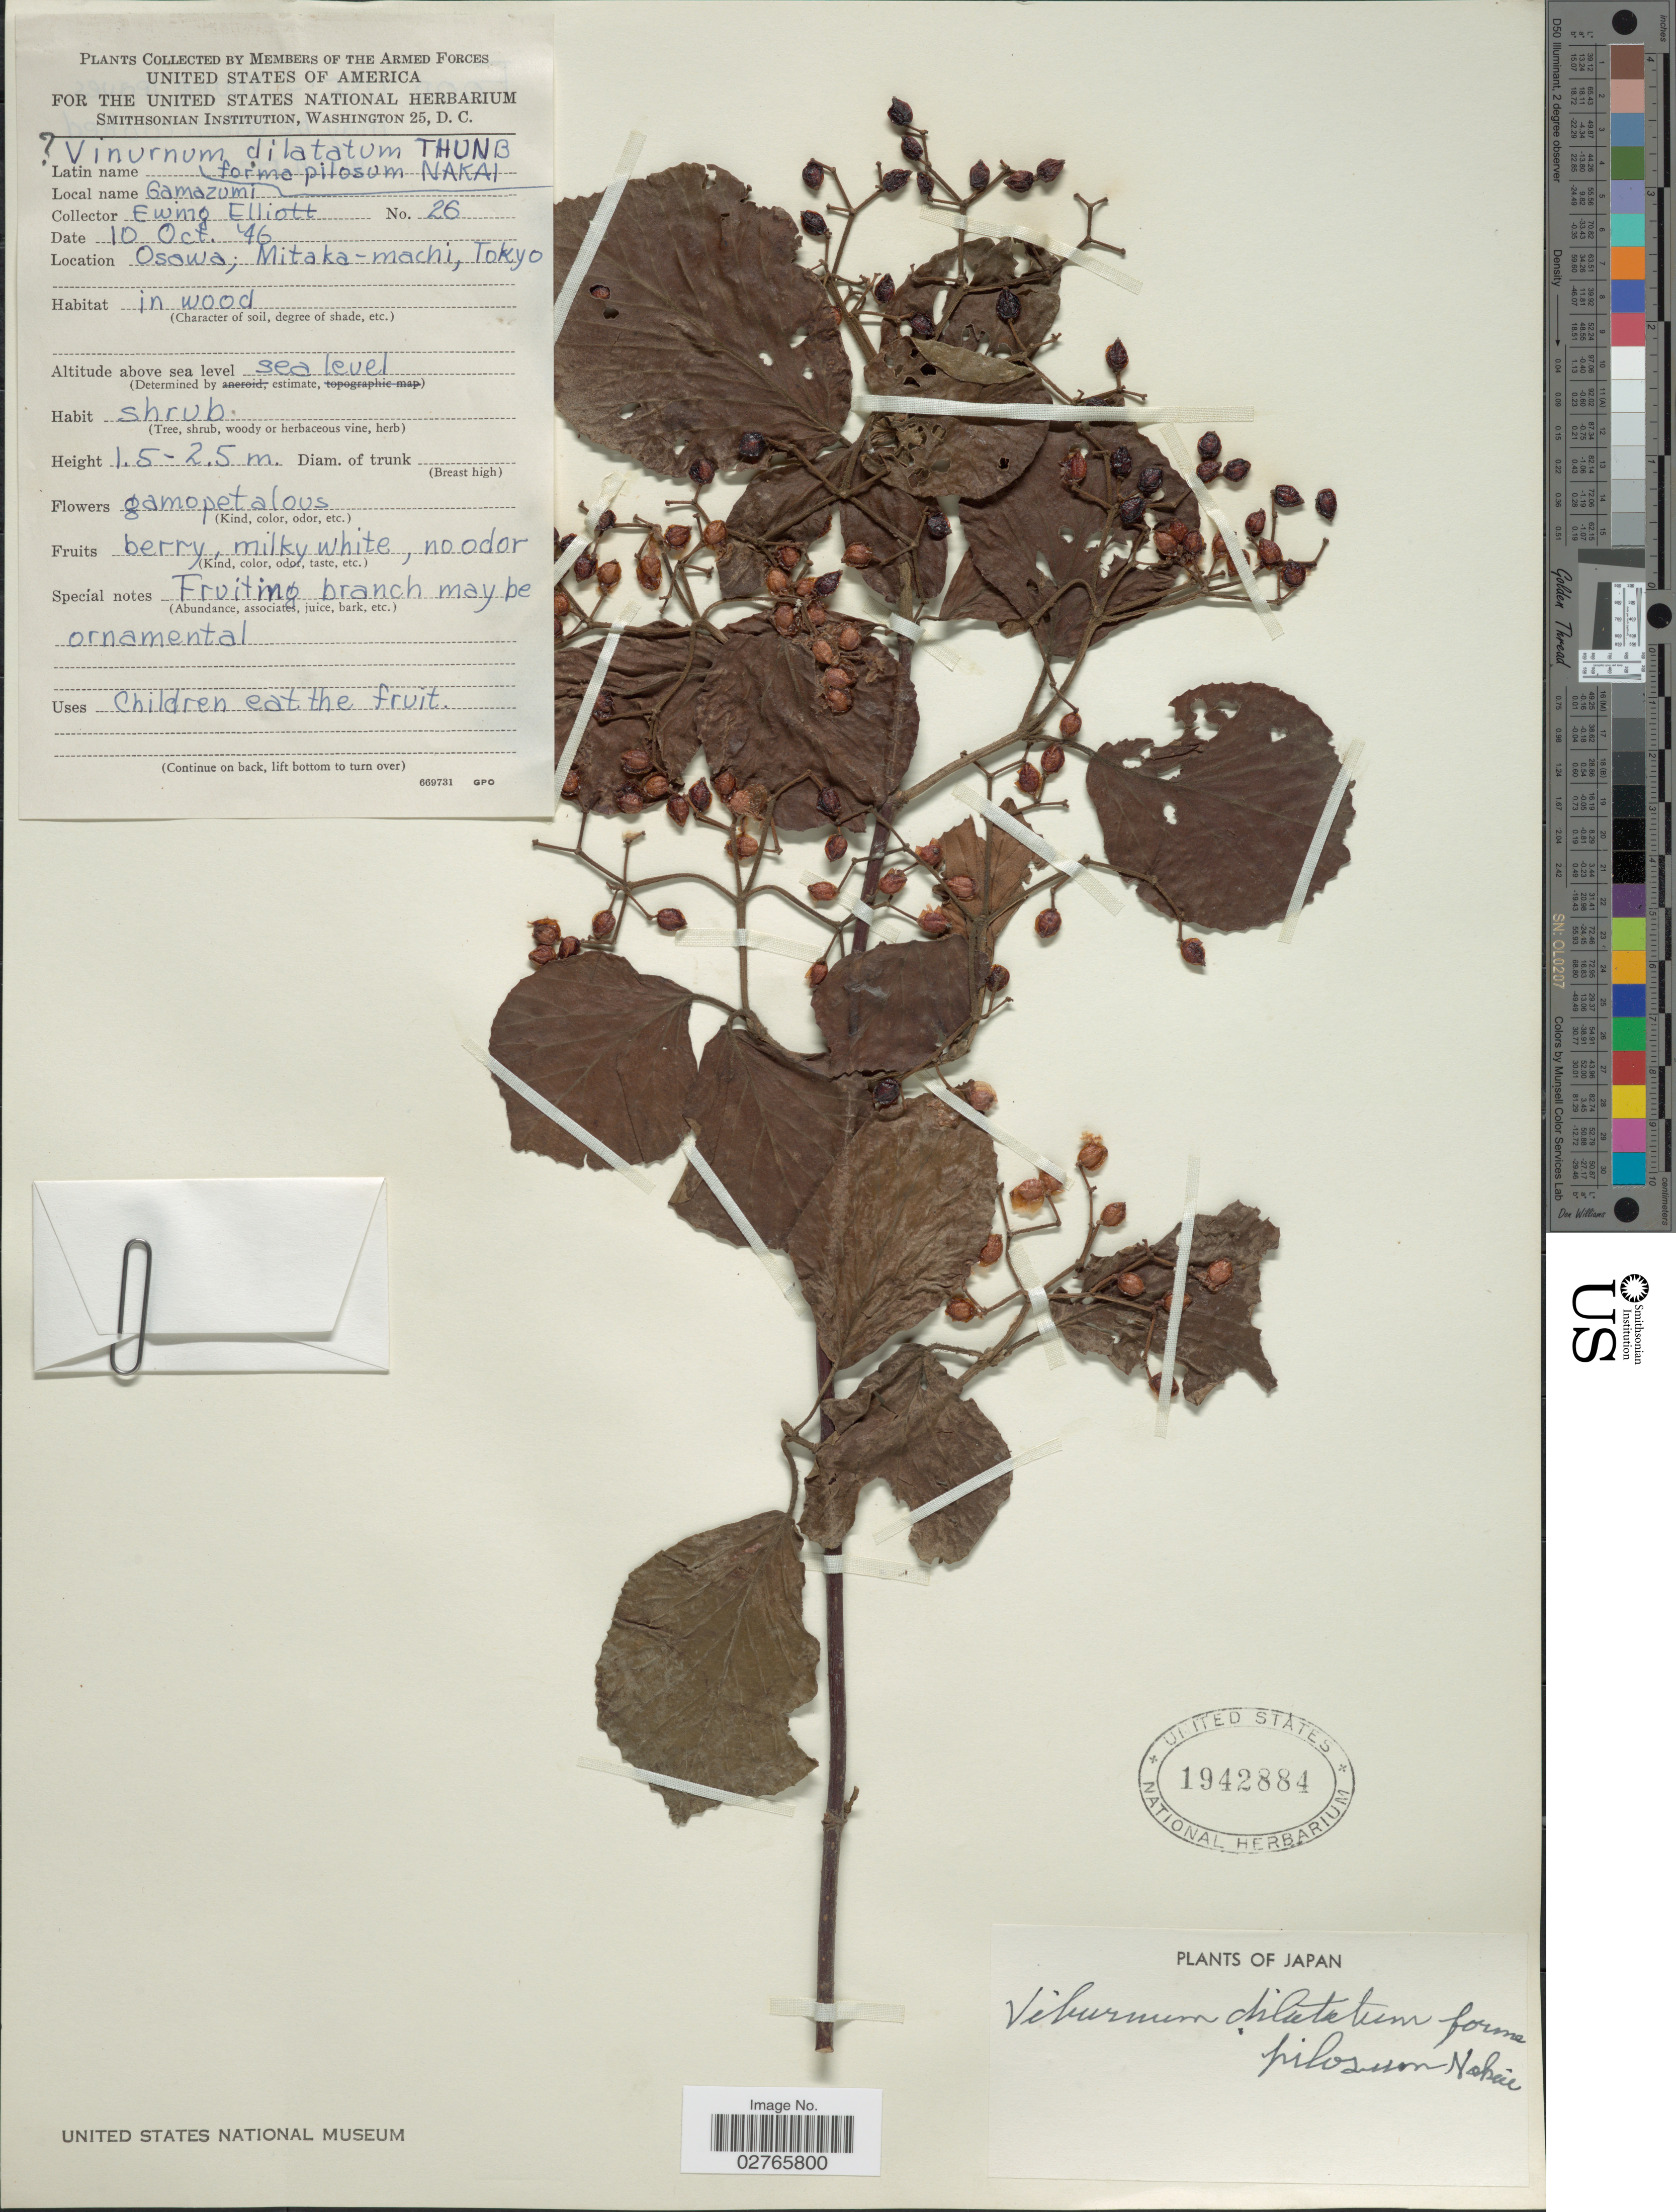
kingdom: Plantae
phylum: Tracheophyta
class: Magnoliopsida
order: Dipsacales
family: Viburnaceae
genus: Viburnum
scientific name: Viburnum dilatatum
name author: Thunb.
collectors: E. Elliott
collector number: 26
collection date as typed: Transcribed d/m/y: 10/10/46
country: Japan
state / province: Tokyo, Federal City of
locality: Osawa, Mitaka-machi.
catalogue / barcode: US 1942884